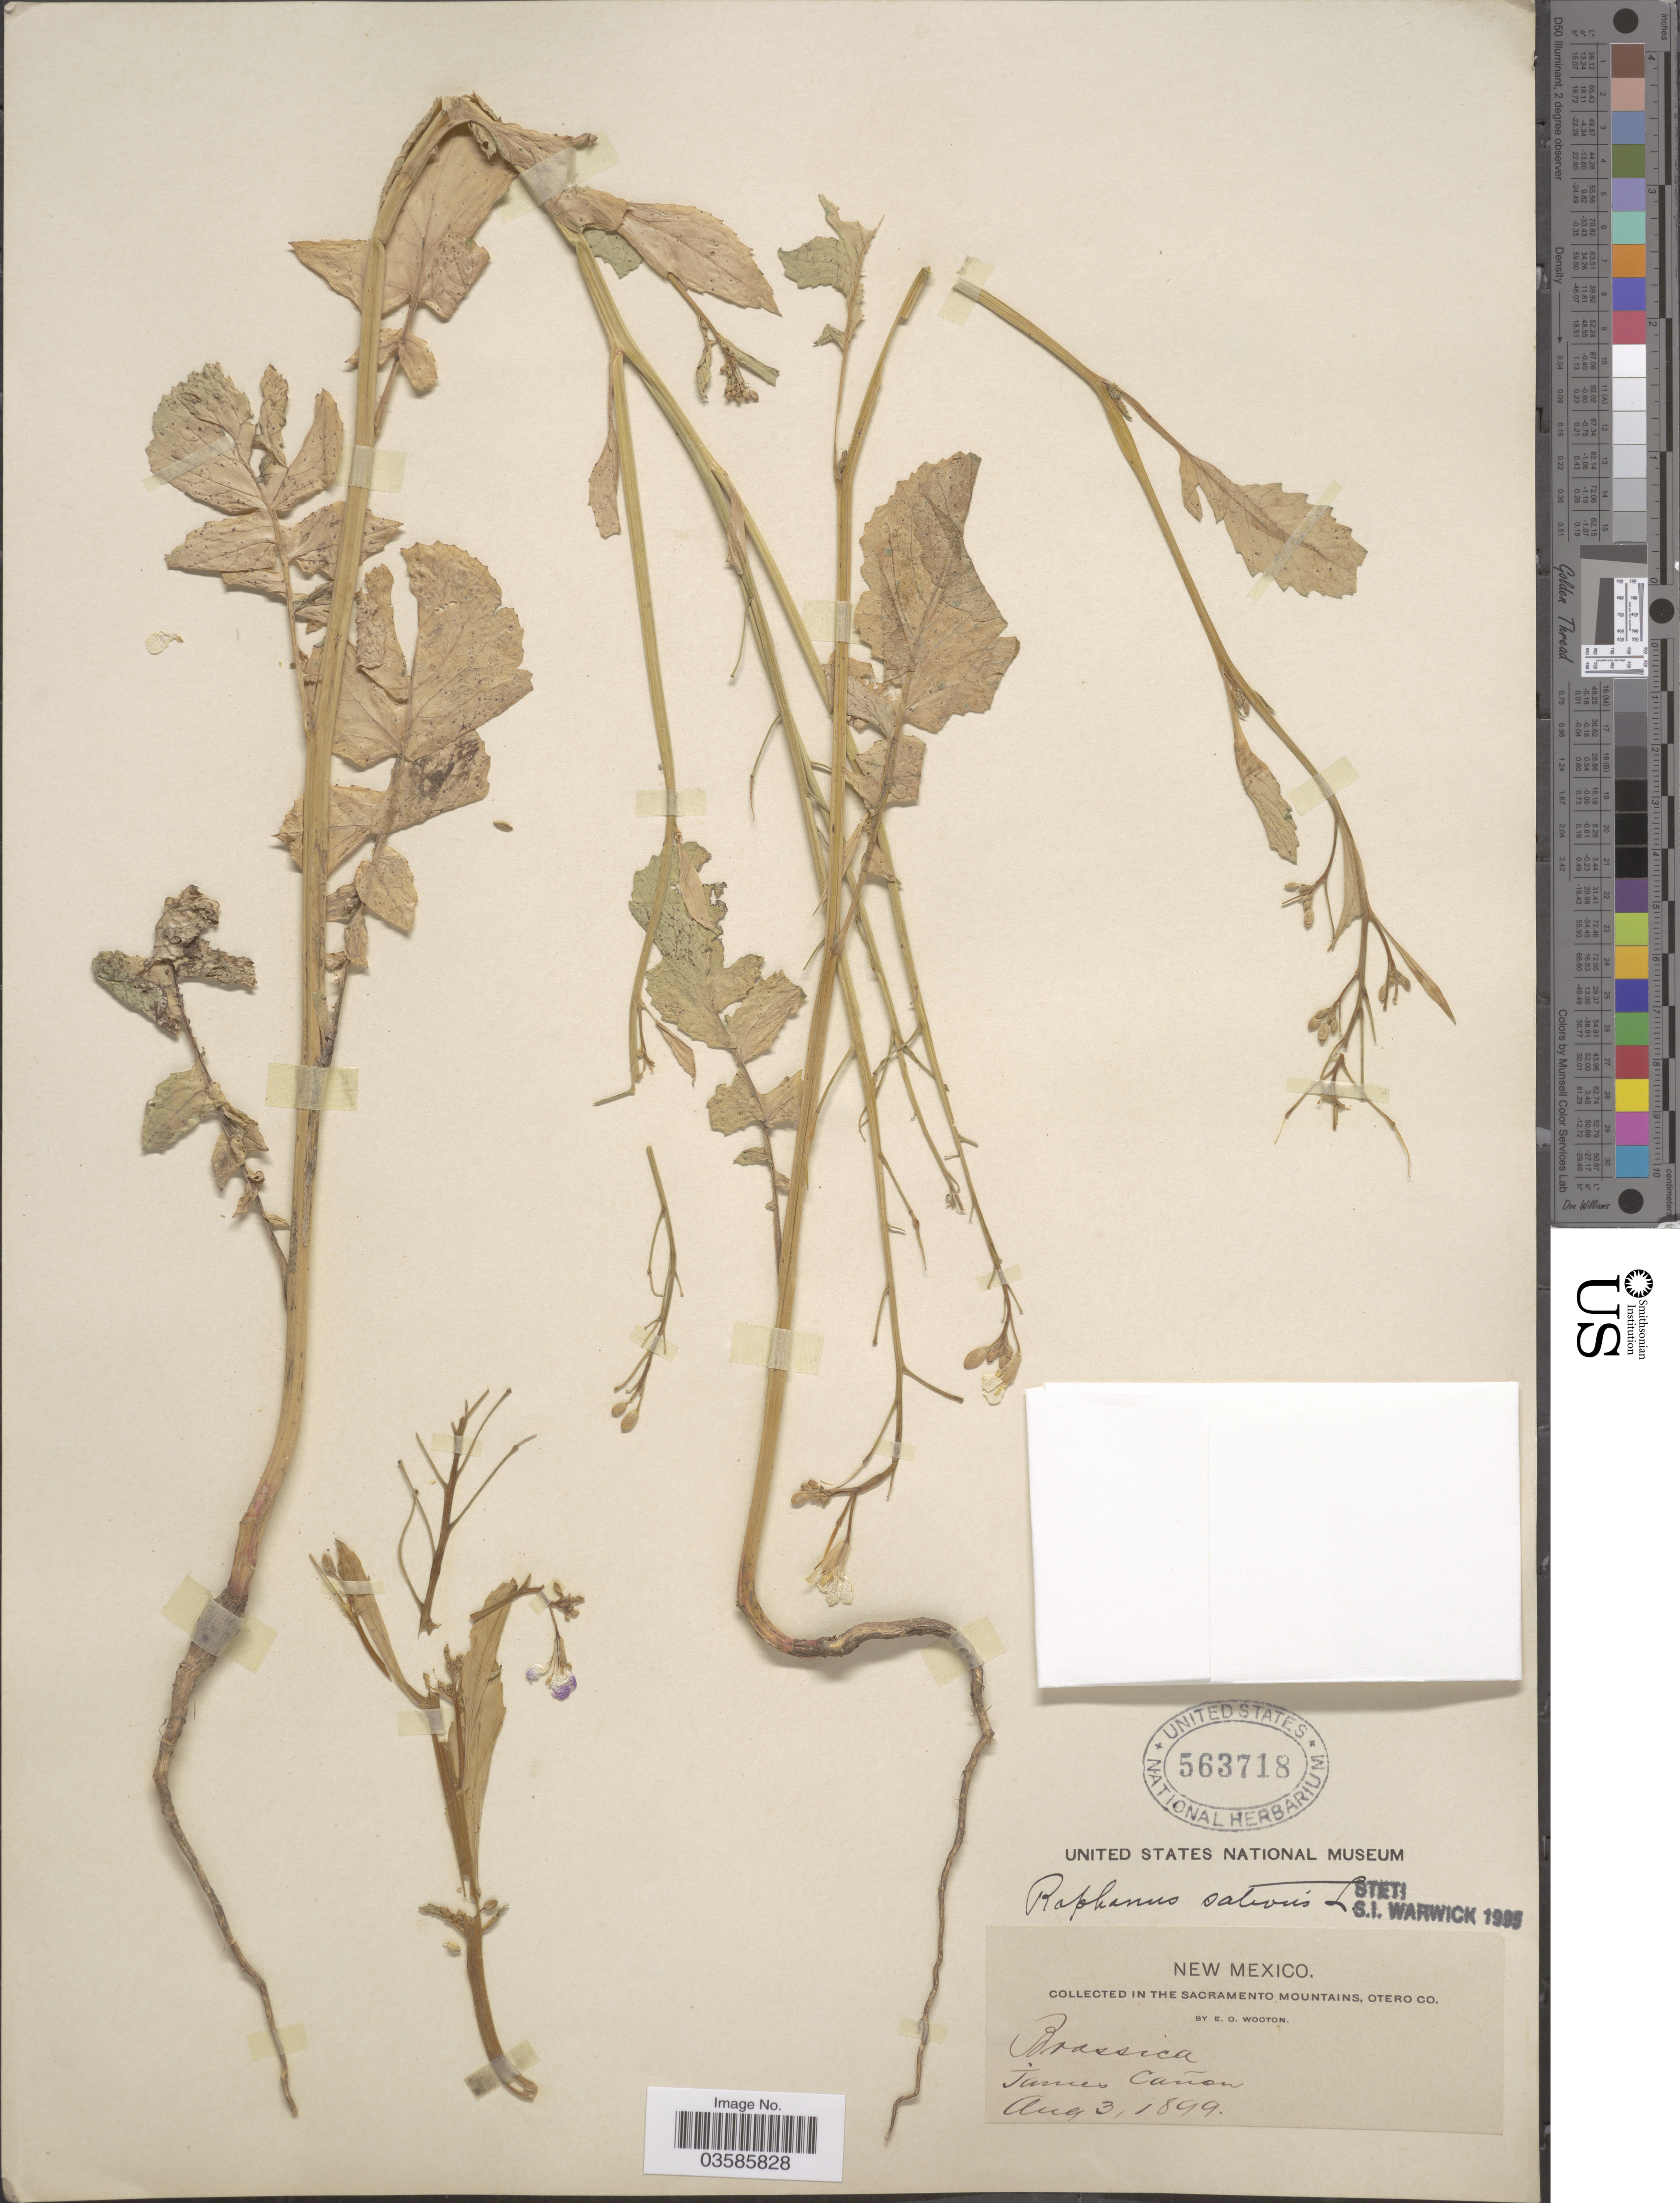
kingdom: Plantae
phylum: Tracheophyta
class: Magnoliopsida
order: Brassicales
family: Brassicaceae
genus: Raphanus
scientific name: Raphanus sativus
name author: L.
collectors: E. O. Wooton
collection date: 1899-08-03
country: United States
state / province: New Mexico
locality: The Sacramento Mountains, Otero Co. James Cañon.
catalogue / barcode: US 563718